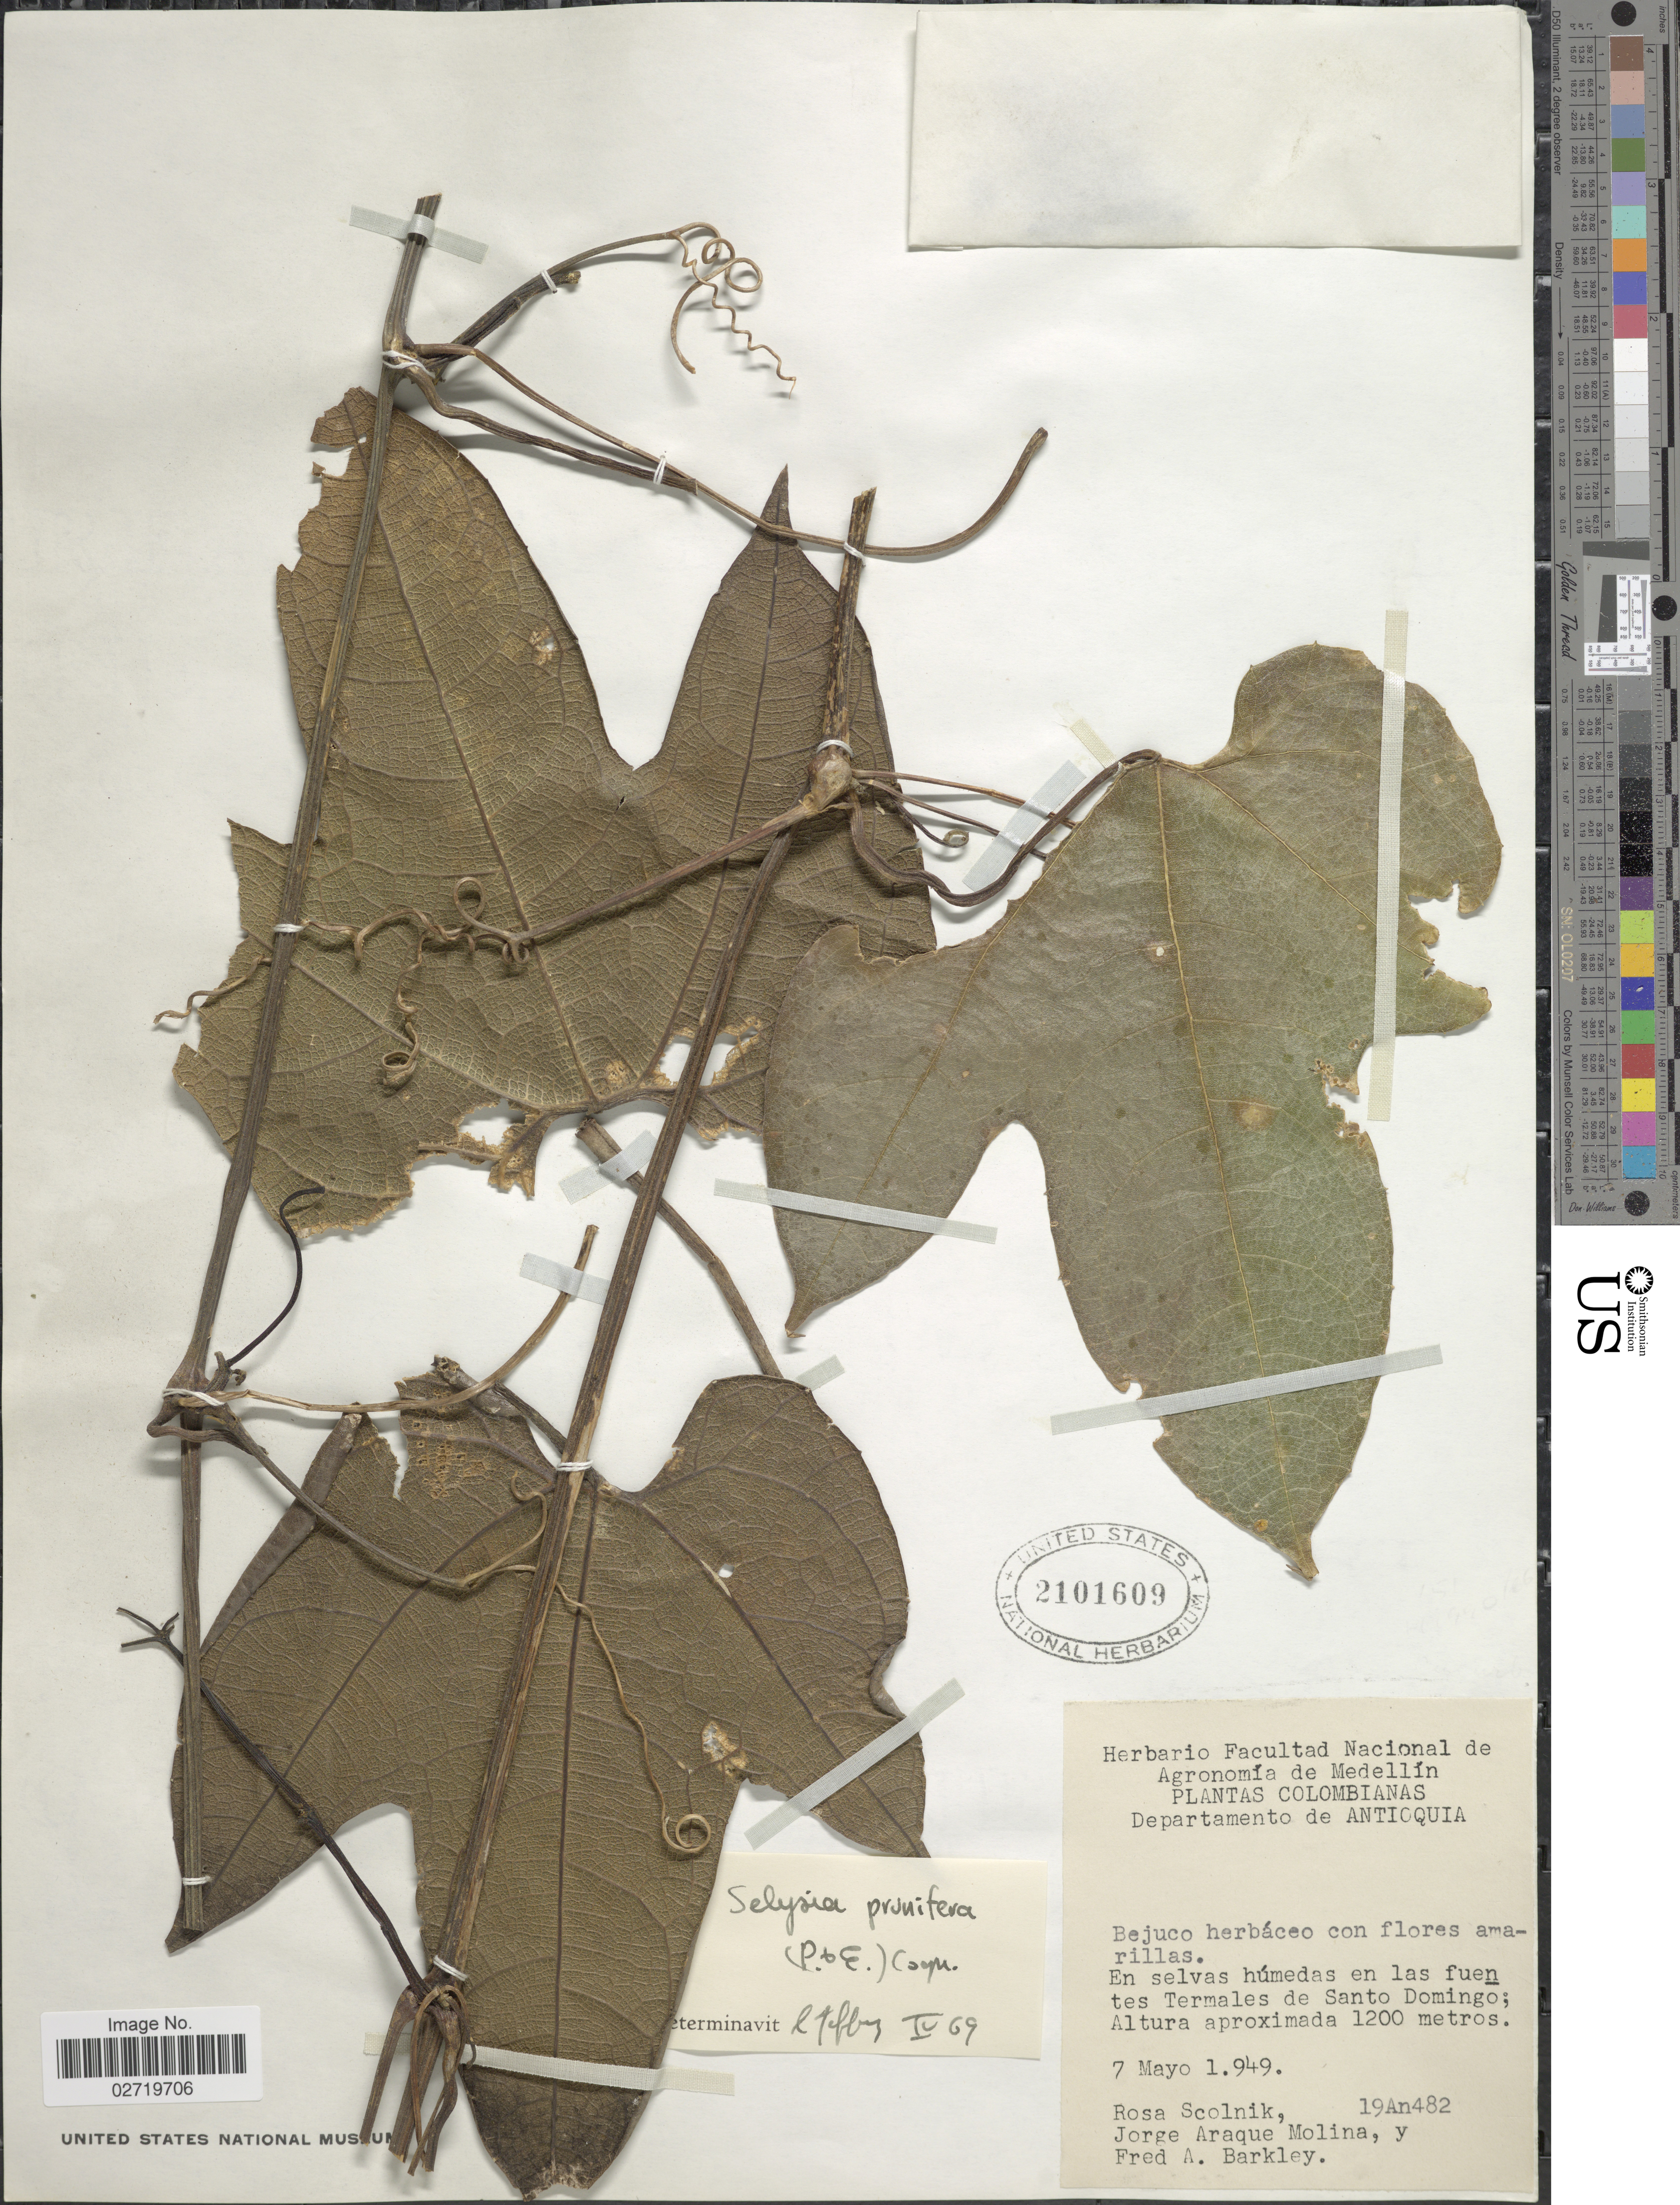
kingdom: Plantae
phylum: Tracheophyta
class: Magnoliopsida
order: Cucurbitales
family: Cucurbitaceae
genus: Selysia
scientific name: Selysia cordata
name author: Cogn.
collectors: R. Scolnik, J. Araque Molina & F. A. Barkley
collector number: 19An482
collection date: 1949-05-07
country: Colombia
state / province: Antioquia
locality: Departamento de Antioquia. En selvas húmedas en las fuentes Termales de Santa Domingo.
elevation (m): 1200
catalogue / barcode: US 2101609